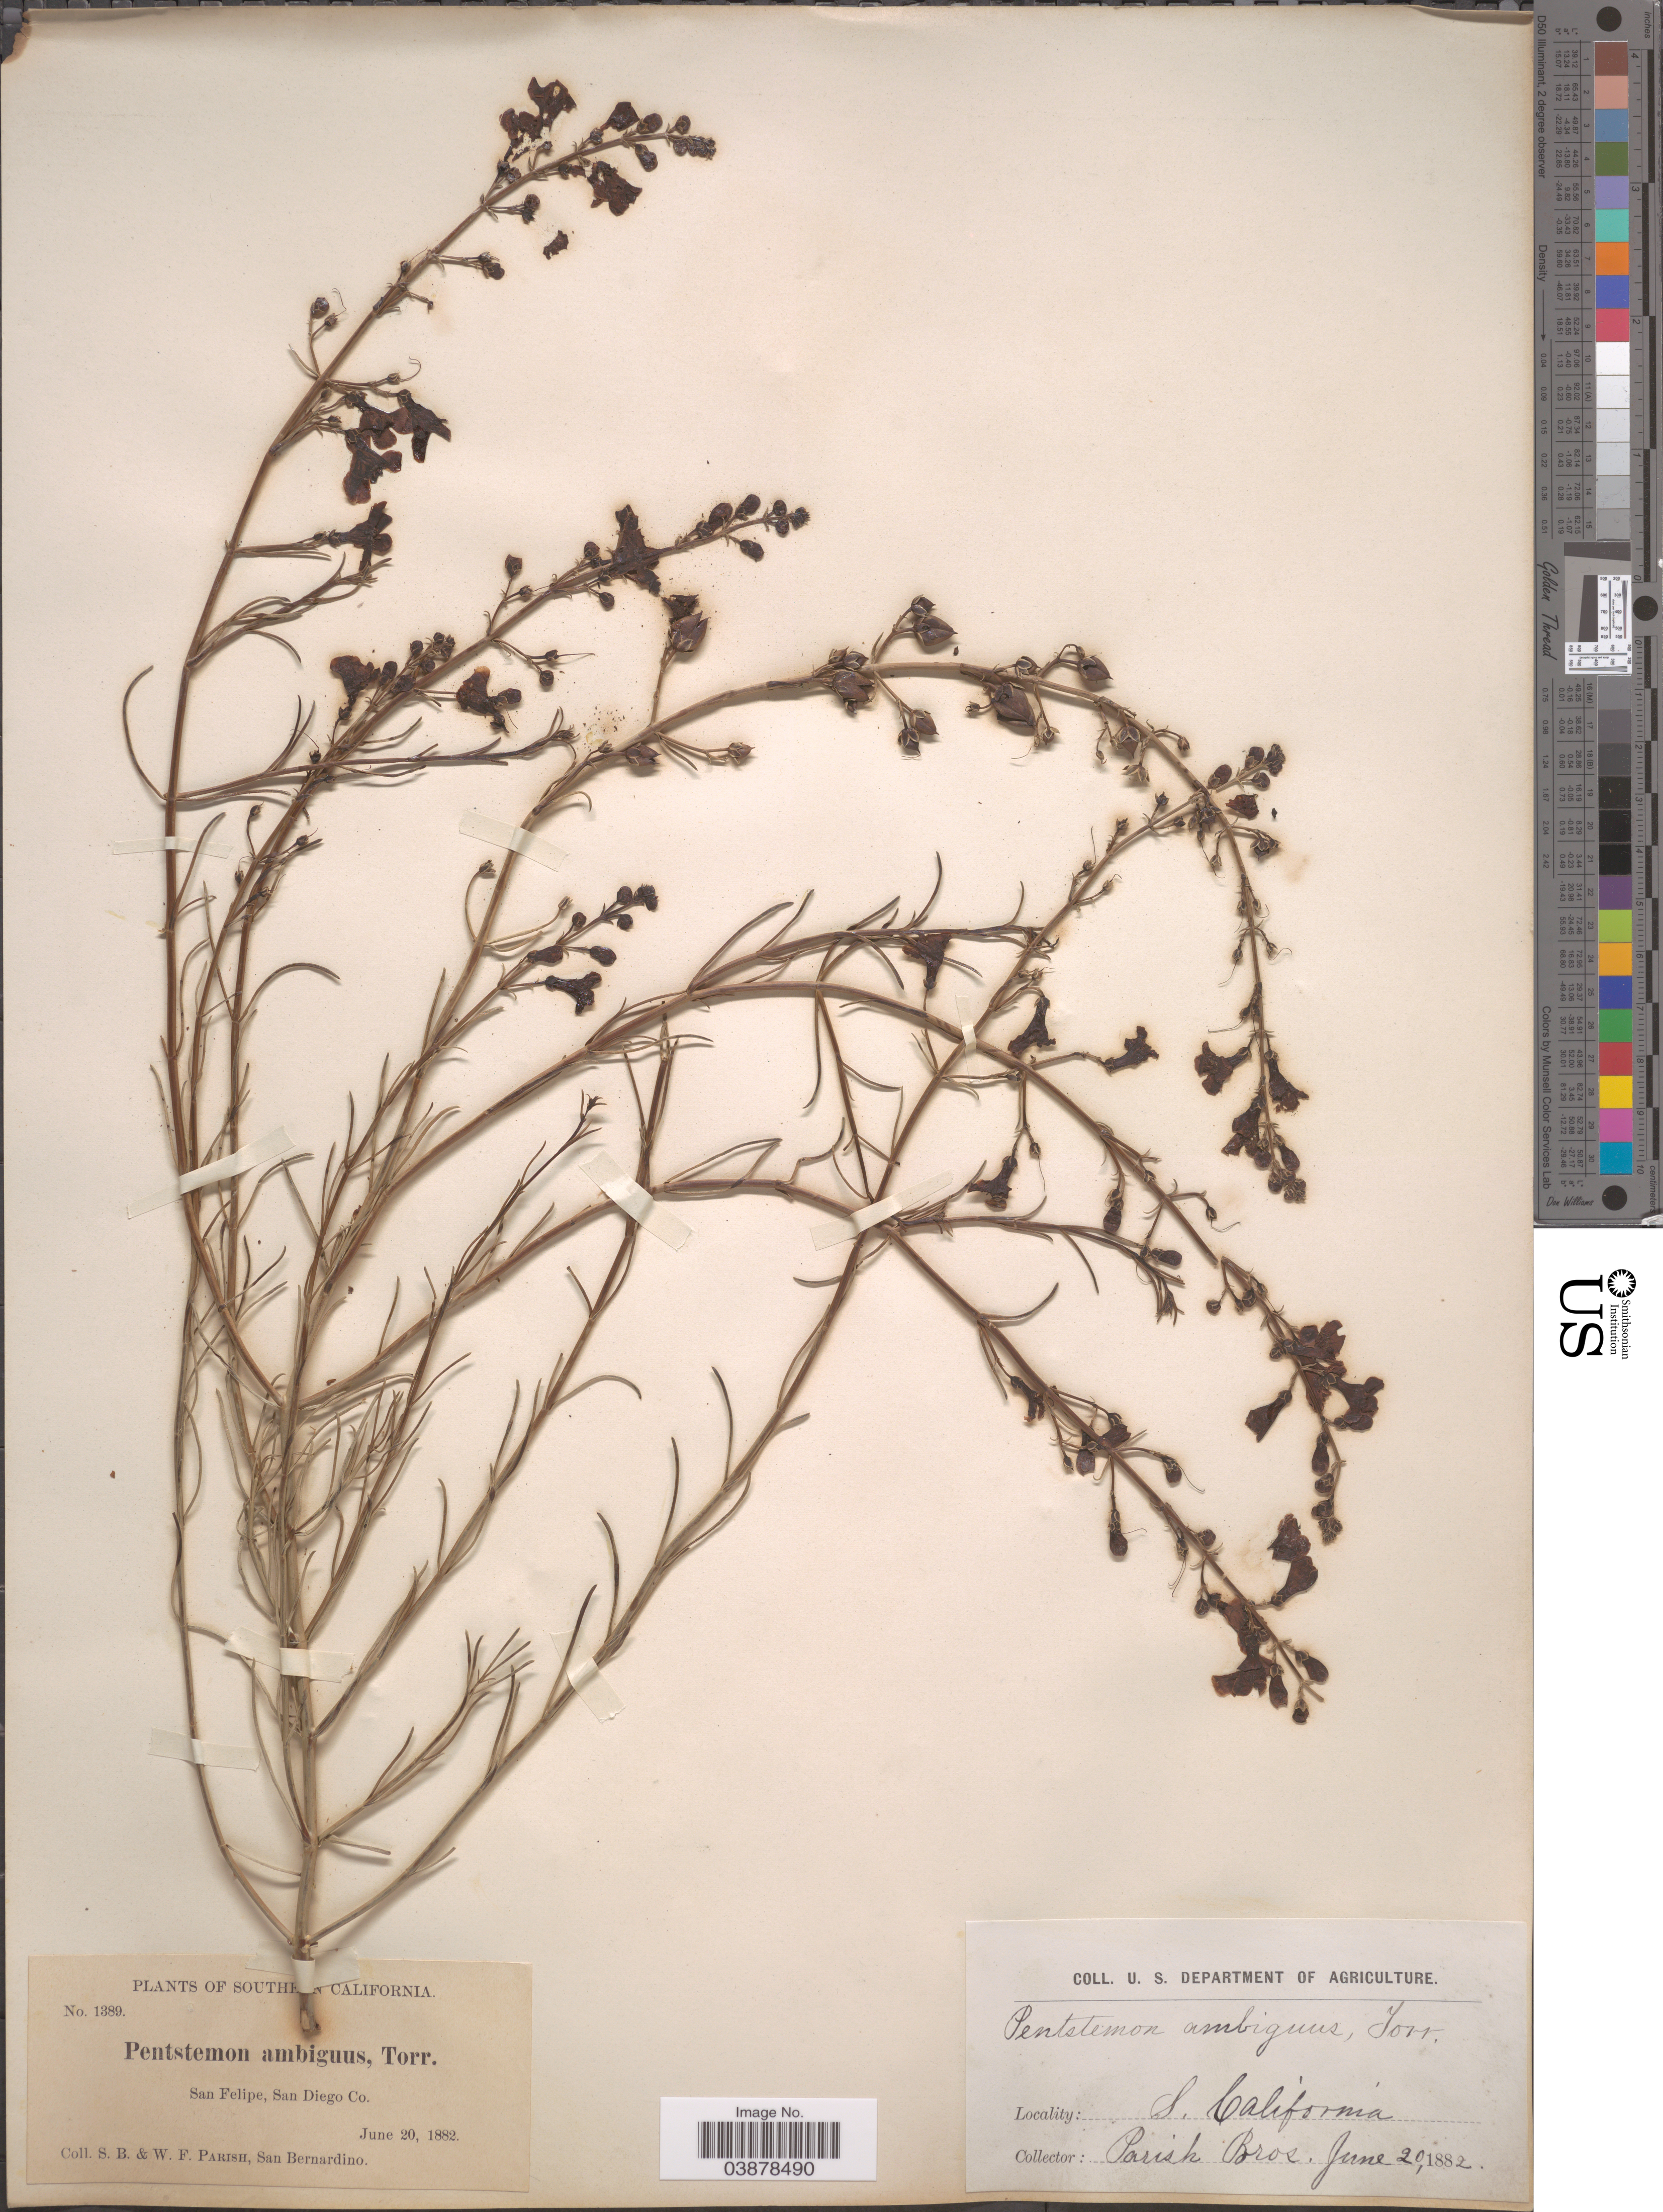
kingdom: Plantae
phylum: Tracheophyta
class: Magnoliopsida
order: Lamiales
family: Plantaginaceae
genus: Penstemon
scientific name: Penstemon thurberi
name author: Torr.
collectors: S. B. Parish & W. F. Parish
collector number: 1389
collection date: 1882-06-20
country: United States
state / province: California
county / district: San Diego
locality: Southern California. San Felipe, San Diego Co.